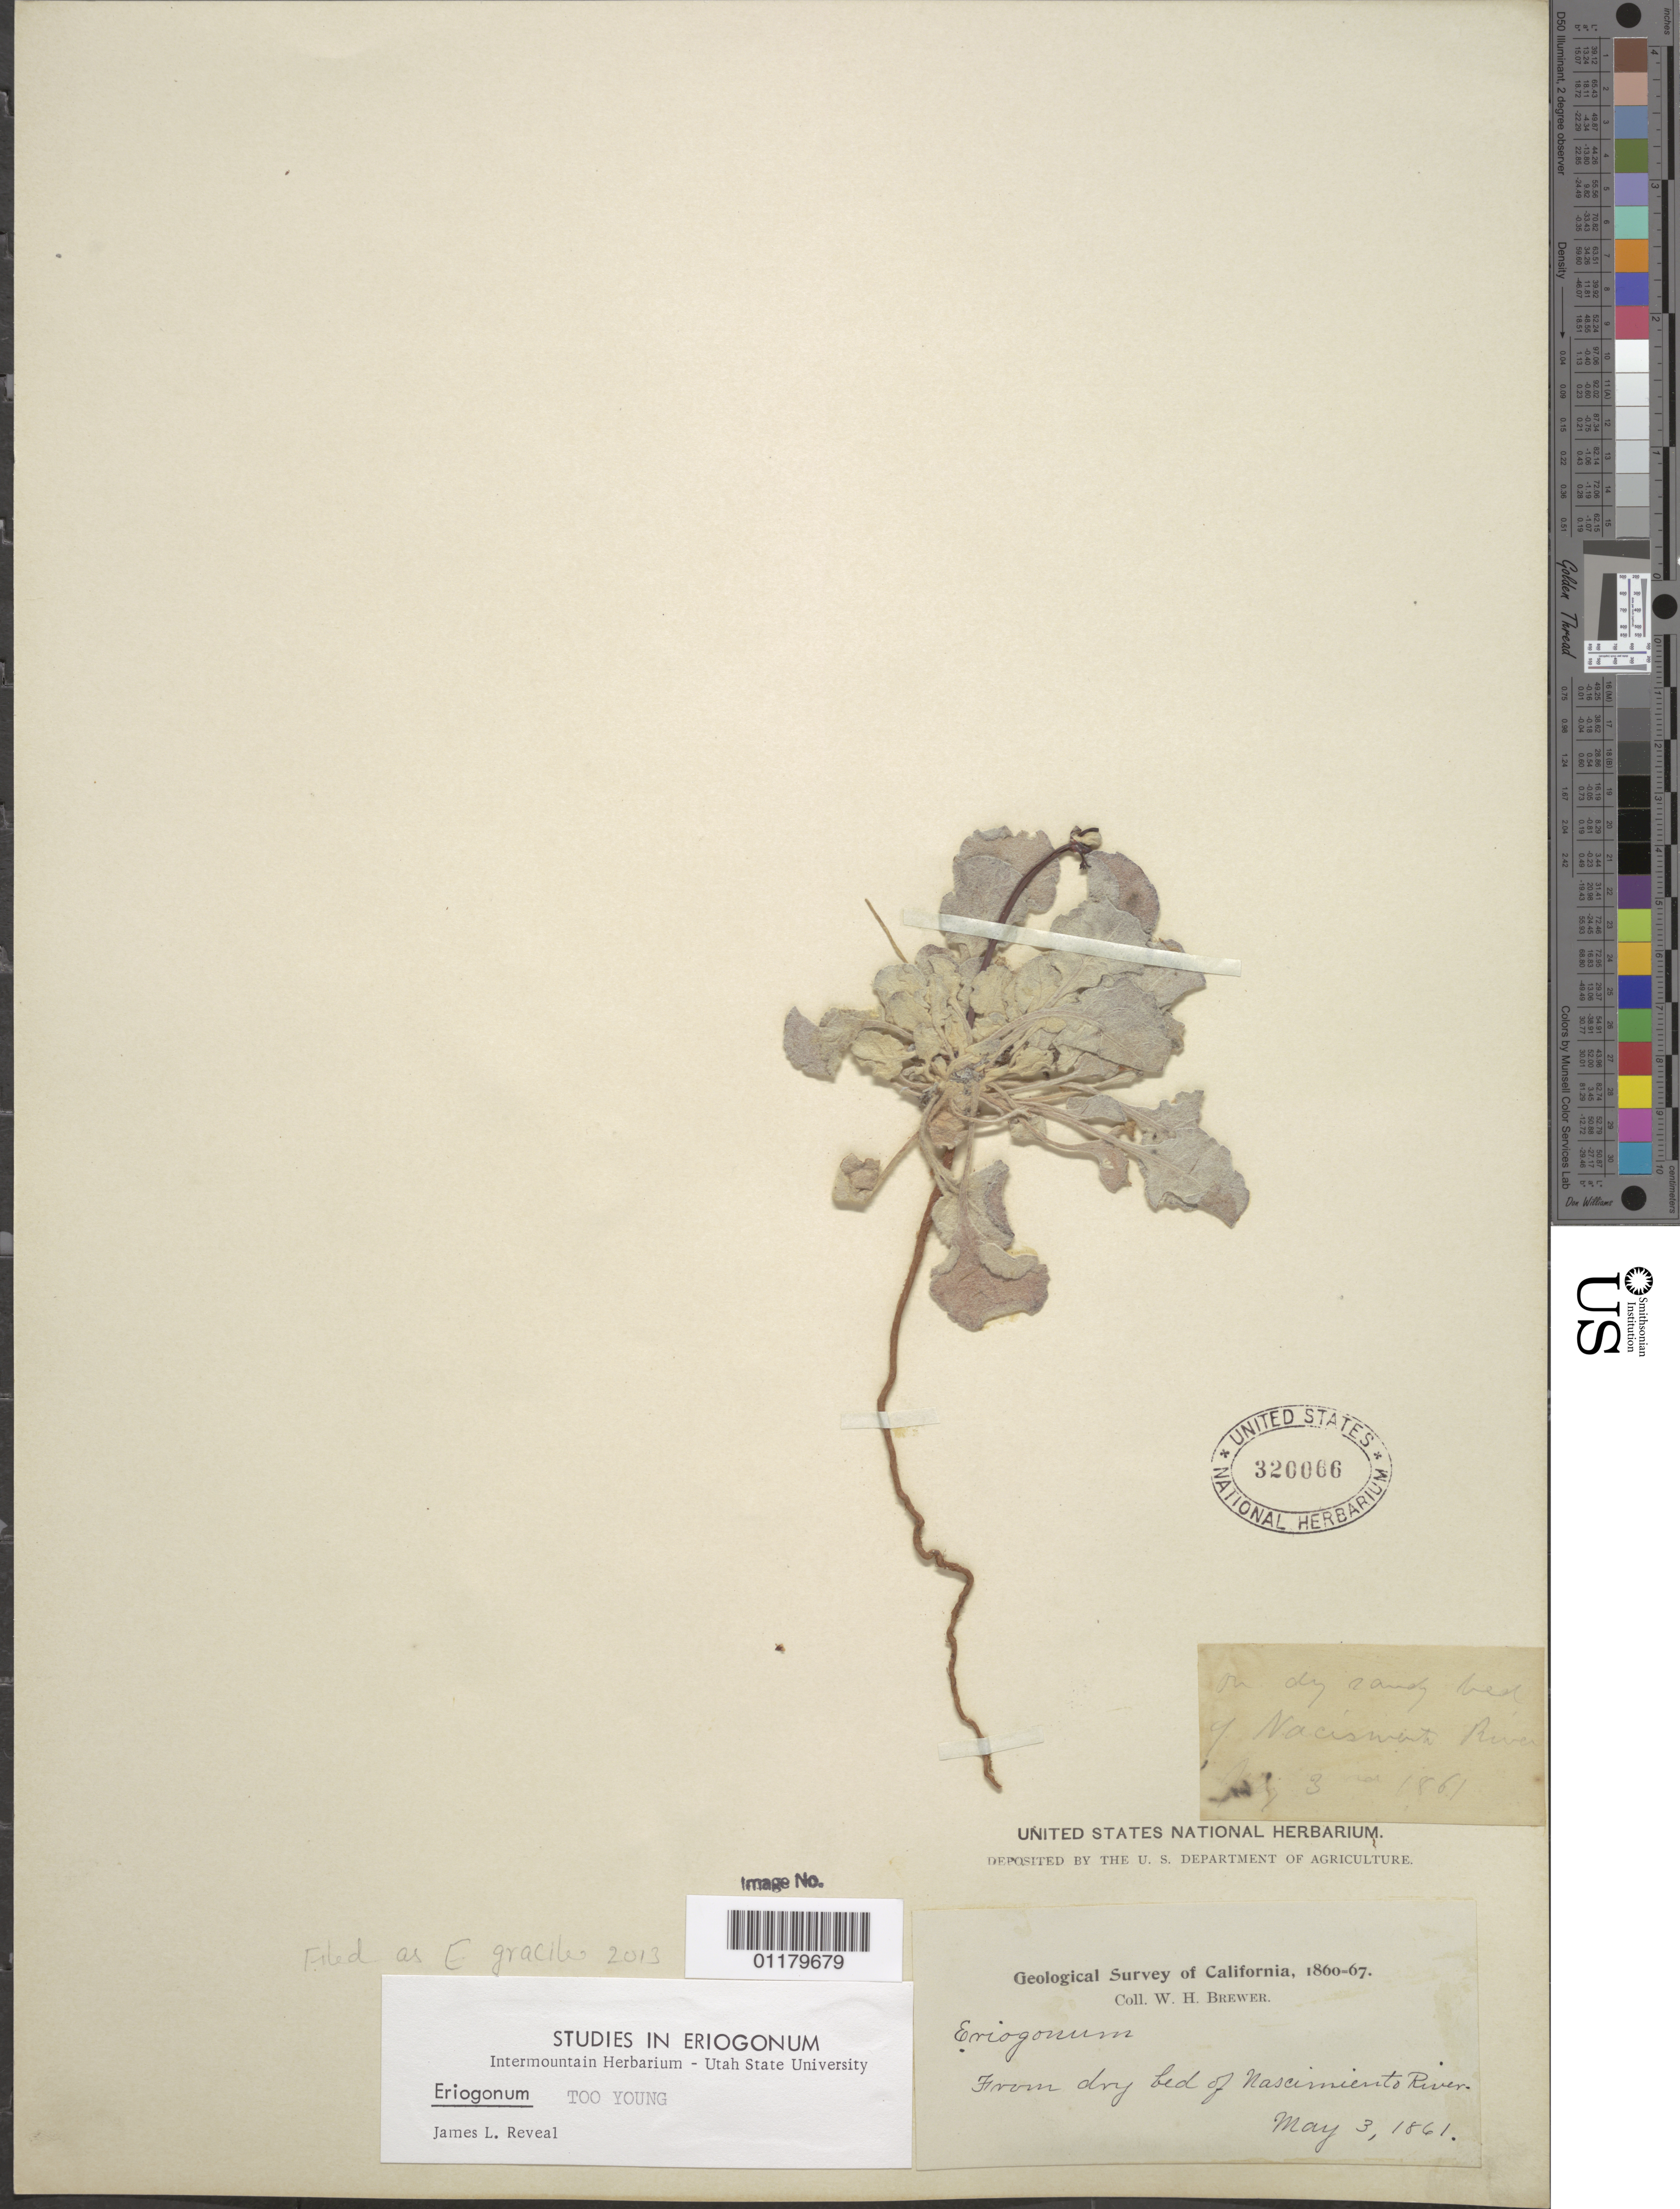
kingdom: Plantae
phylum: Tracheophyta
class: Magnoliopsida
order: Caryophyllales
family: Polygonaceae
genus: Eriogonum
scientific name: Eriogonum gracile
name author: Benth.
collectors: W. H. Brewer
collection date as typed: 03 May 1861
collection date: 1861-05-03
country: United States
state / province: California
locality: Dry bed of Nacismiento River.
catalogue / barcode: US 320066